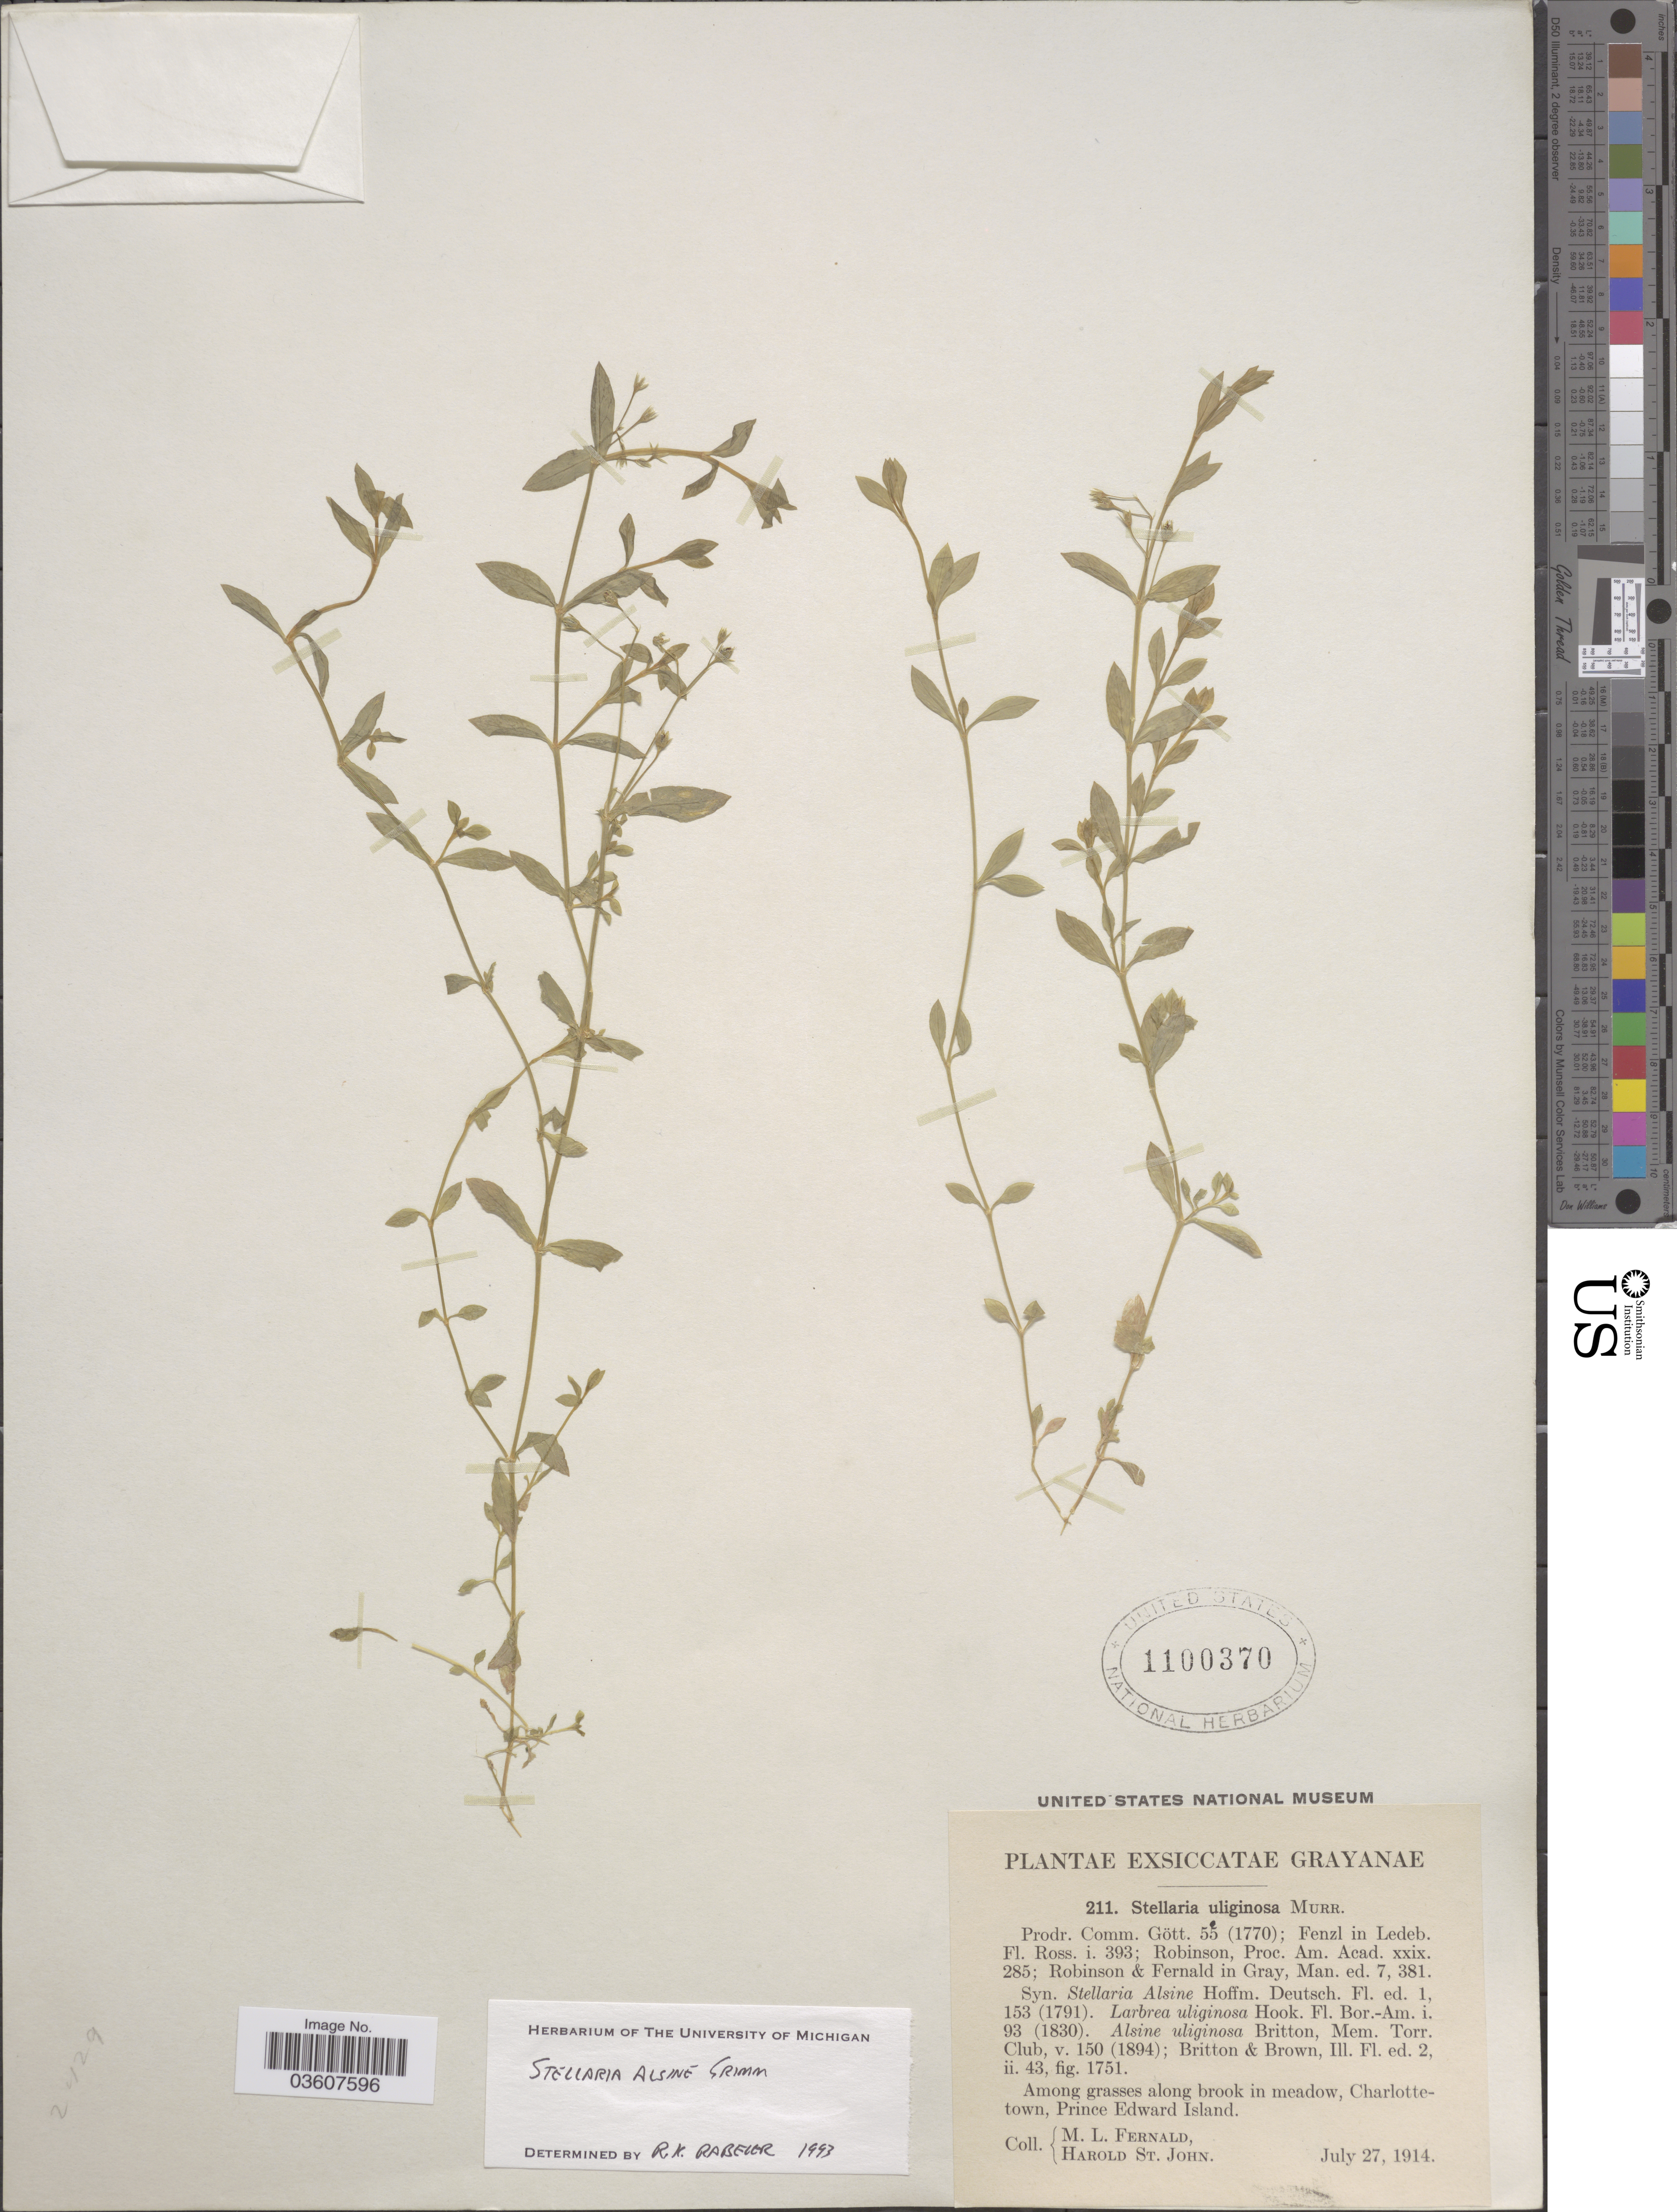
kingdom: Plantae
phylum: Tracheophyta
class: Magnoliopsida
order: Caryophyllales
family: Caryophyllaceae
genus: Stellaria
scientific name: Stellaria alsine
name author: Grimm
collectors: M. L. Fernald & H. St. John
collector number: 211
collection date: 1914-07-27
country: Canada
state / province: Prince Edward Island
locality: Grayanae. [unsure placement] Among grasses along brook in meadow, Charlottetown.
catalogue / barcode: US 1100370